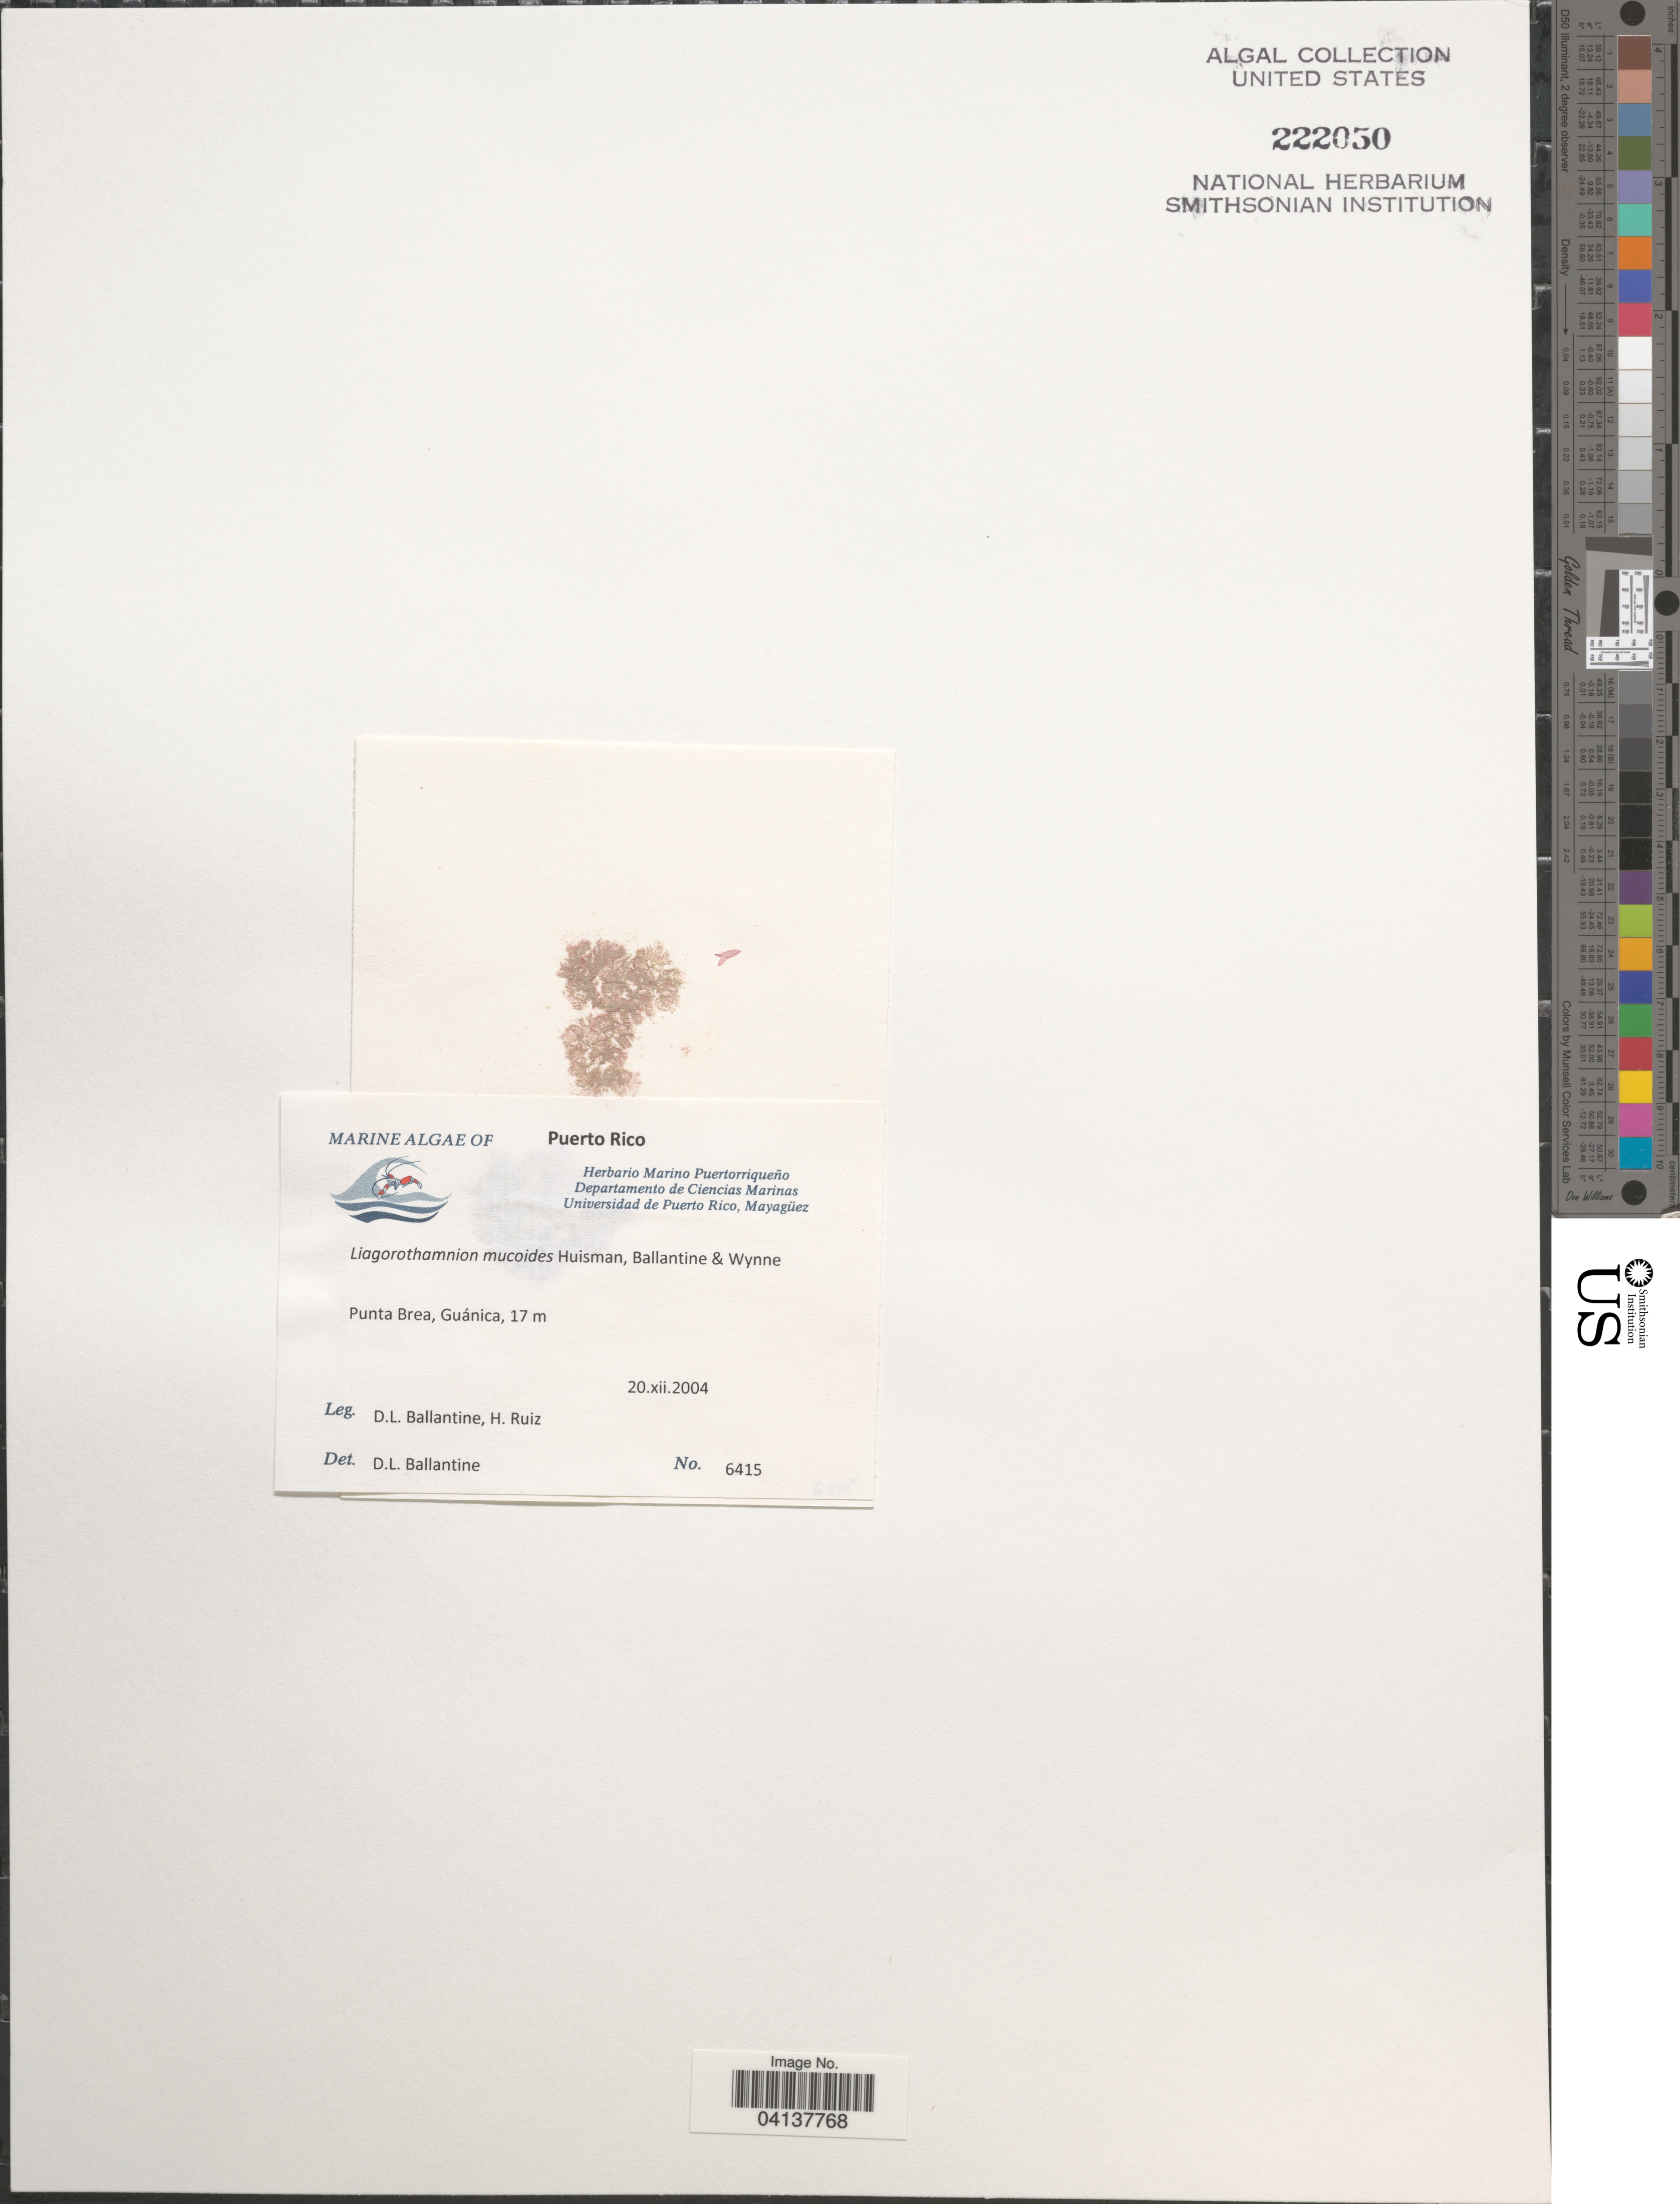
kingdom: Plantae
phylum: Rhodophyta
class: Florideophyceae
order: Ceramiales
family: Ceramiaceae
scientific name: Liagorothamnion mucoides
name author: Huisman et al.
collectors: D.L. Ballantine & H. Ruiz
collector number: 6415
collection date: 2004-12-20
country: Puerto Rico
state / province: Guánica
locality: Punta Brea.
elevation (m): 17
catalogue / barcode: US 222050